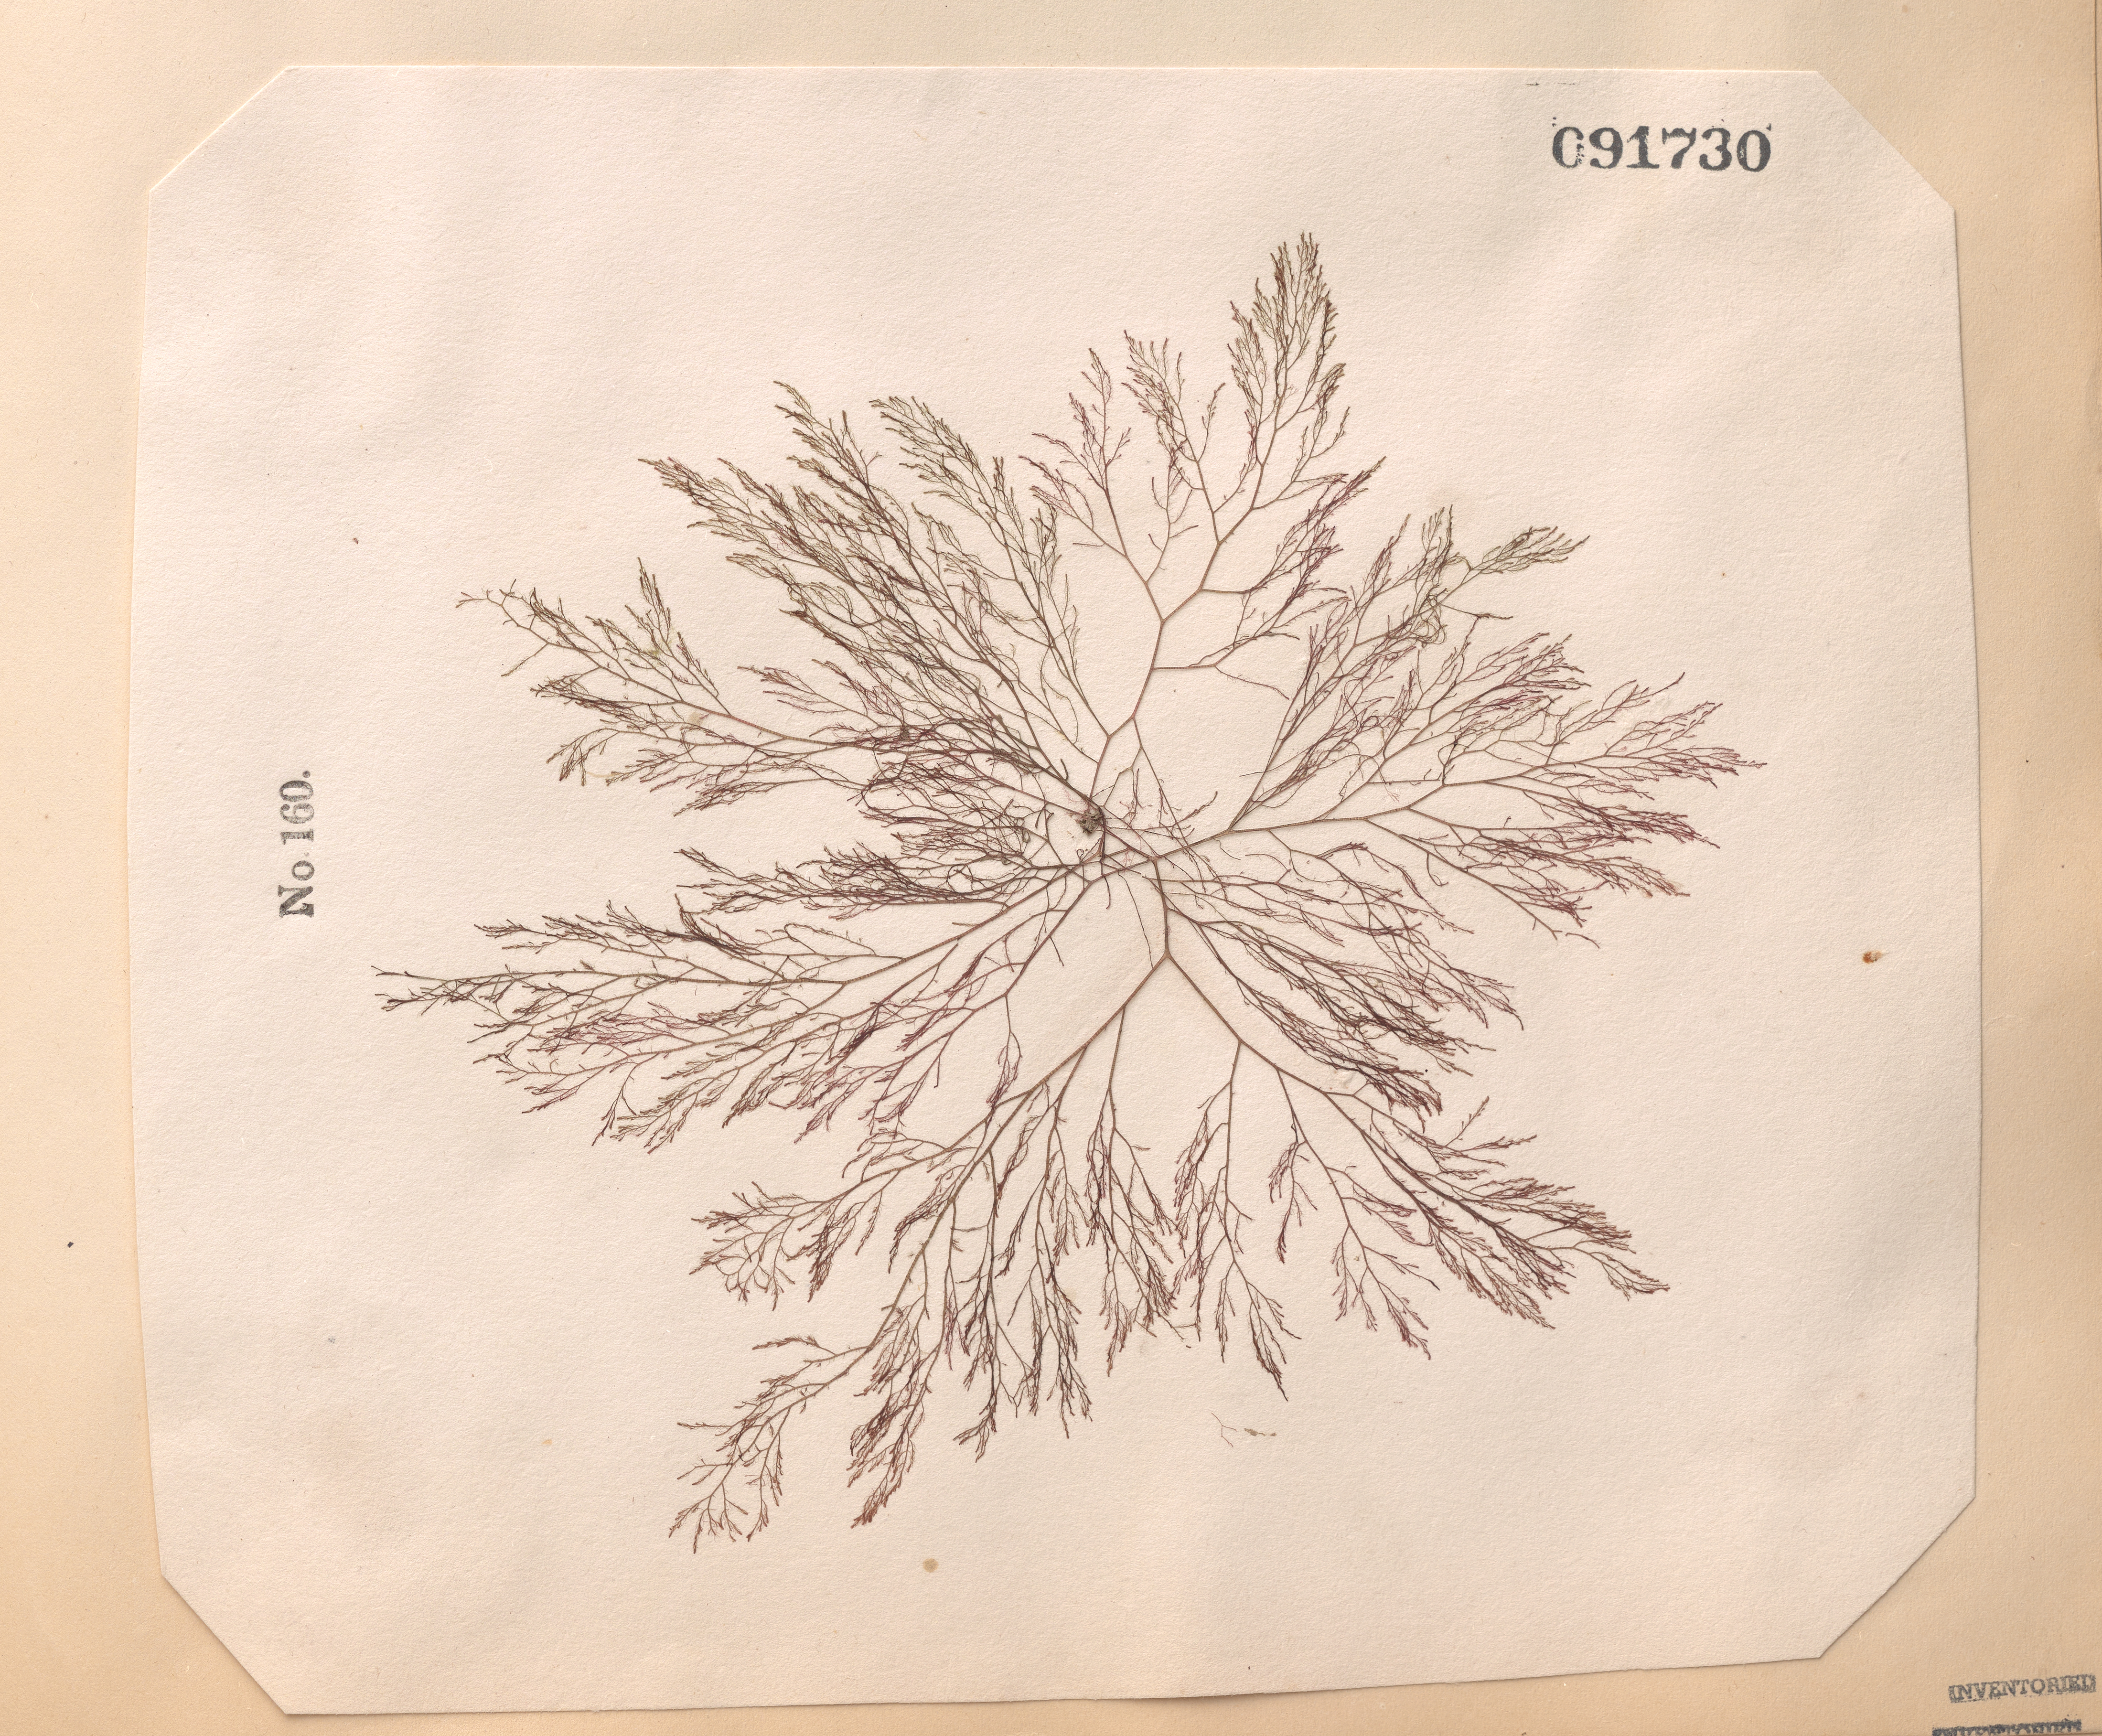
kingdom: Plantae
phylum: Rhodophyta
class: Florideophyceae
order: Ceramiales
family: Spyridiaceae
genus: Spyridia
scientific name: Spyridia americana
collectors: C. Durant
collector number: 160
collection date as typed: Jul 1850 TO -- Sep 1850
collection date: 1850-07/1850-09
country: United States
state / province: New York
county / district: Kings County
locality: Red Hook and New York Bay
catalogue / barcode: US 91730